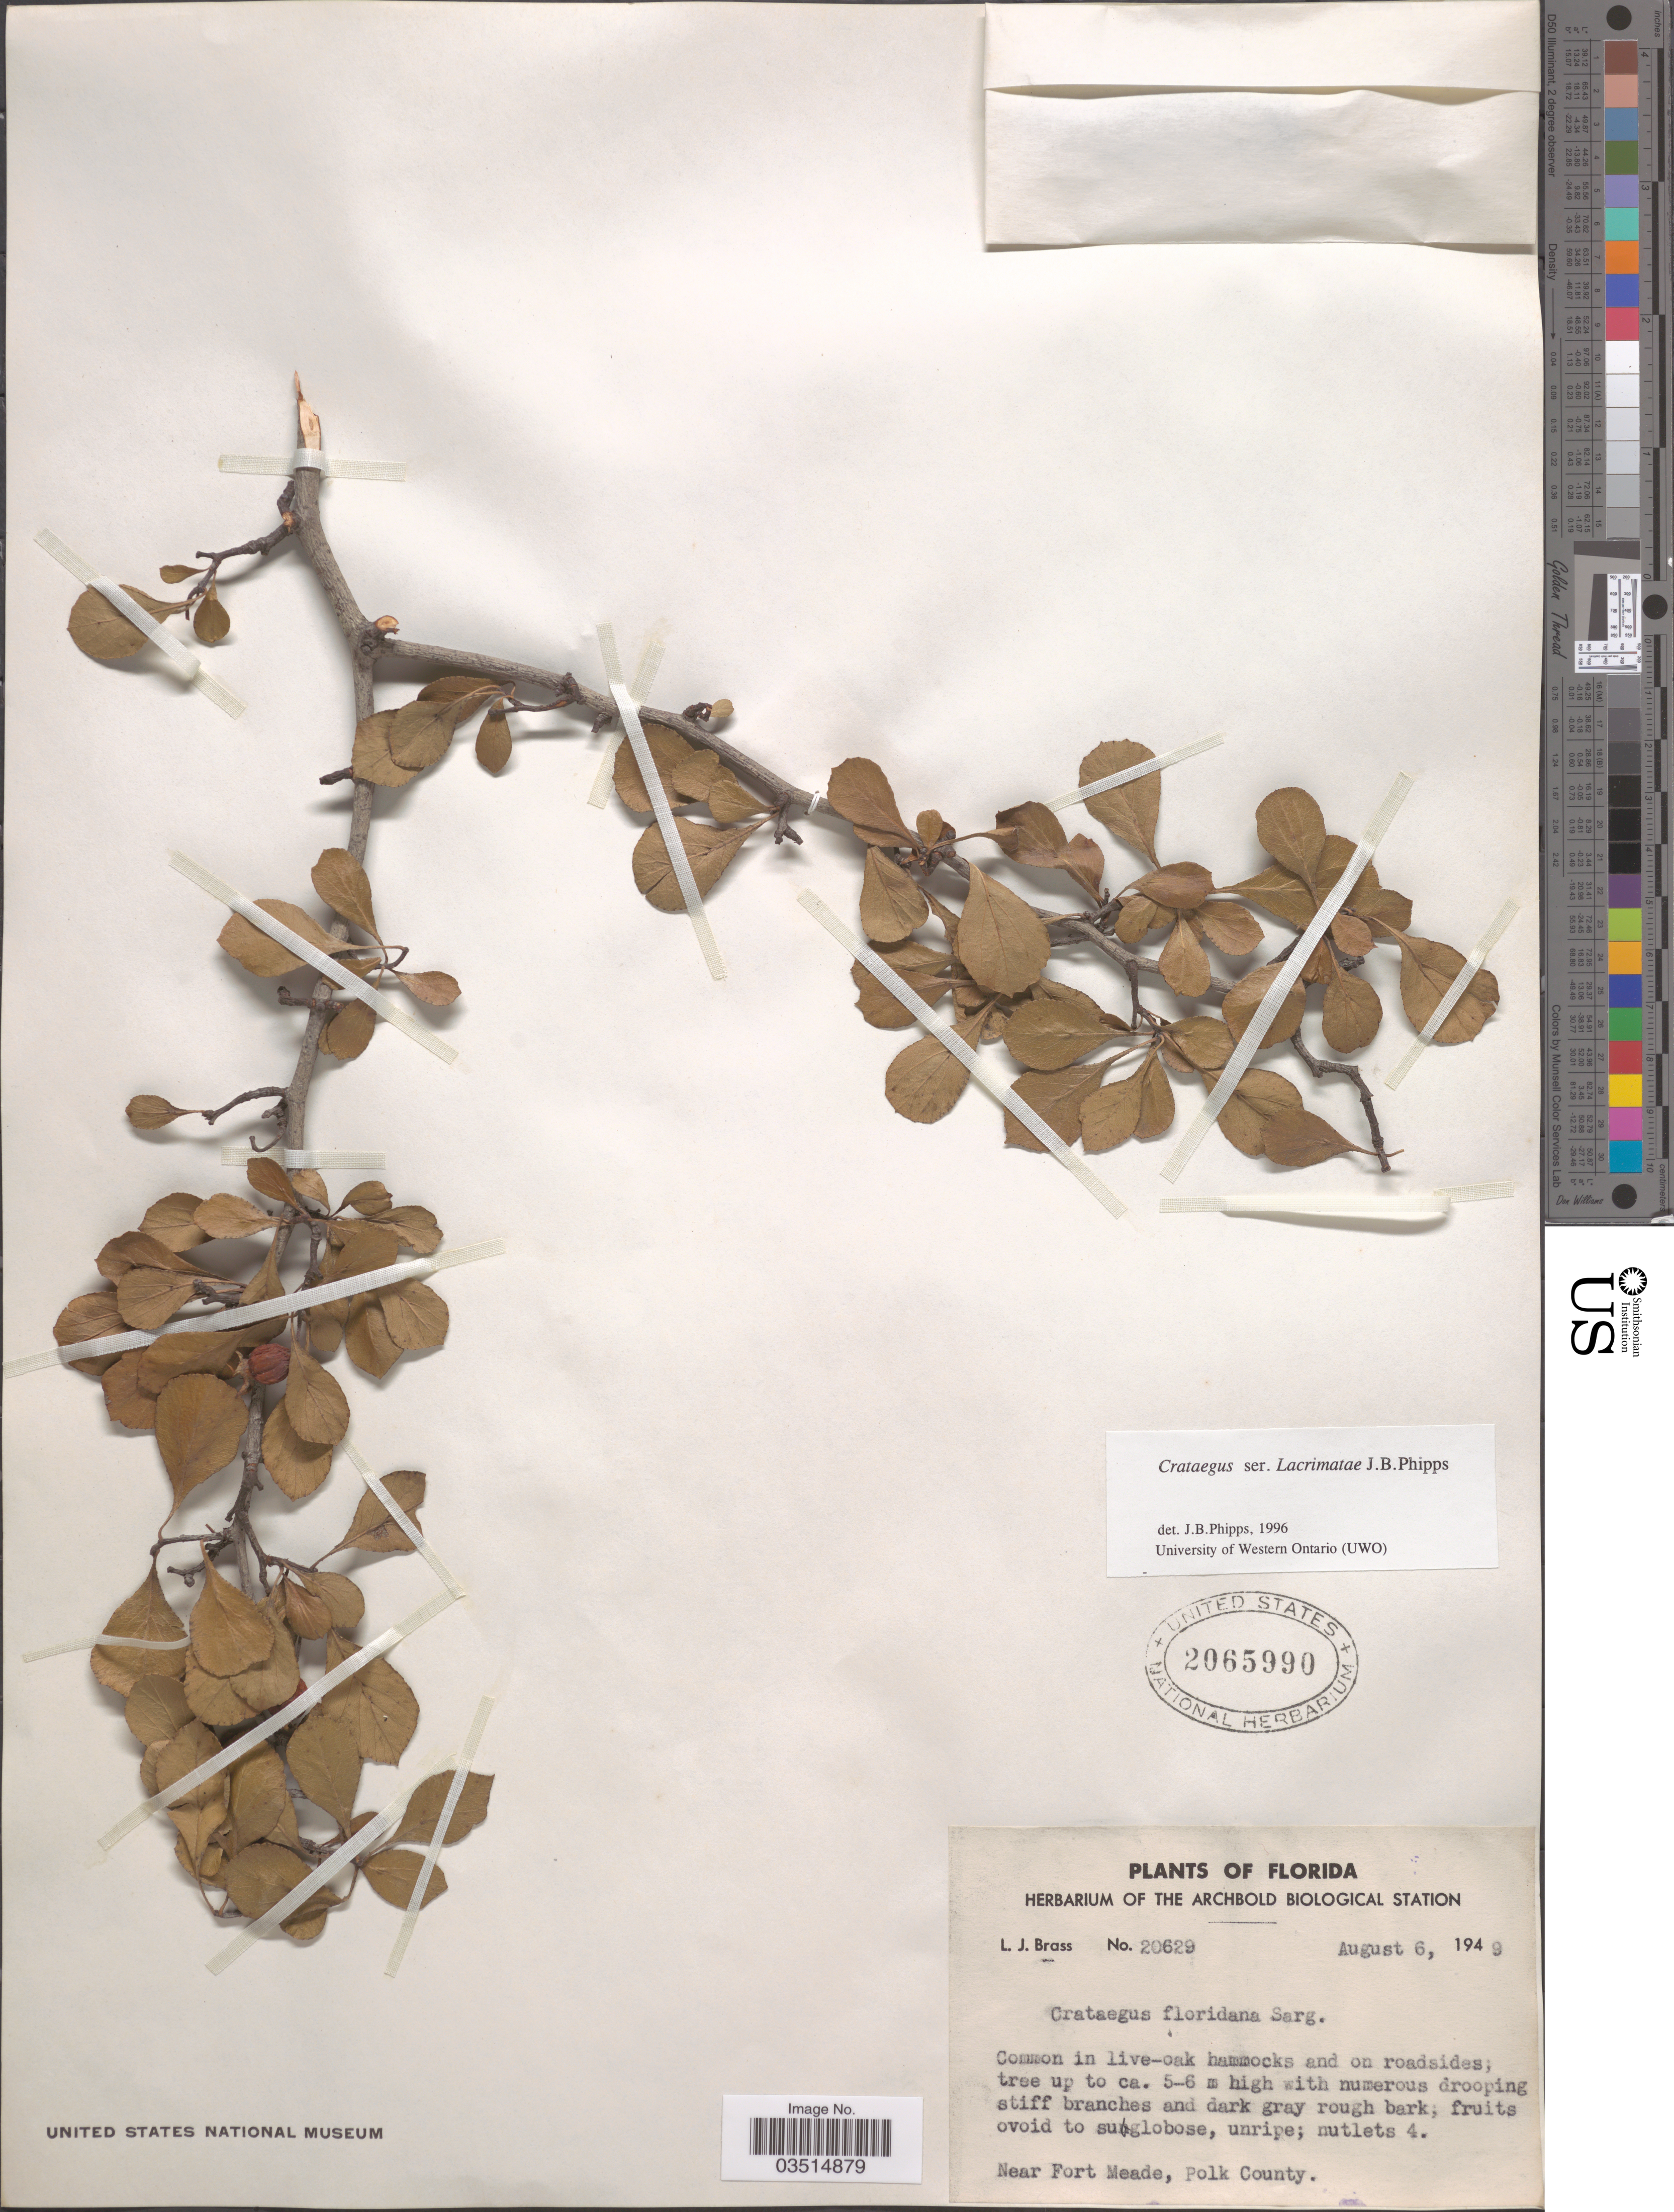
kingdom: Plantae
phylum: Tracheophyta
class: Magnoliopsida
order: Rosales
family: Rosaceae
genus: Crataegus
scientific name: Crataegus floridana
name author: Sarg.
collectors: L. J. Brass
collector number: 20629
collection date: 1949-08-06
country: United States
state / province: Florida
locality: Near Fort Meade, Polk County.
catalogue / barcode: US 2065990